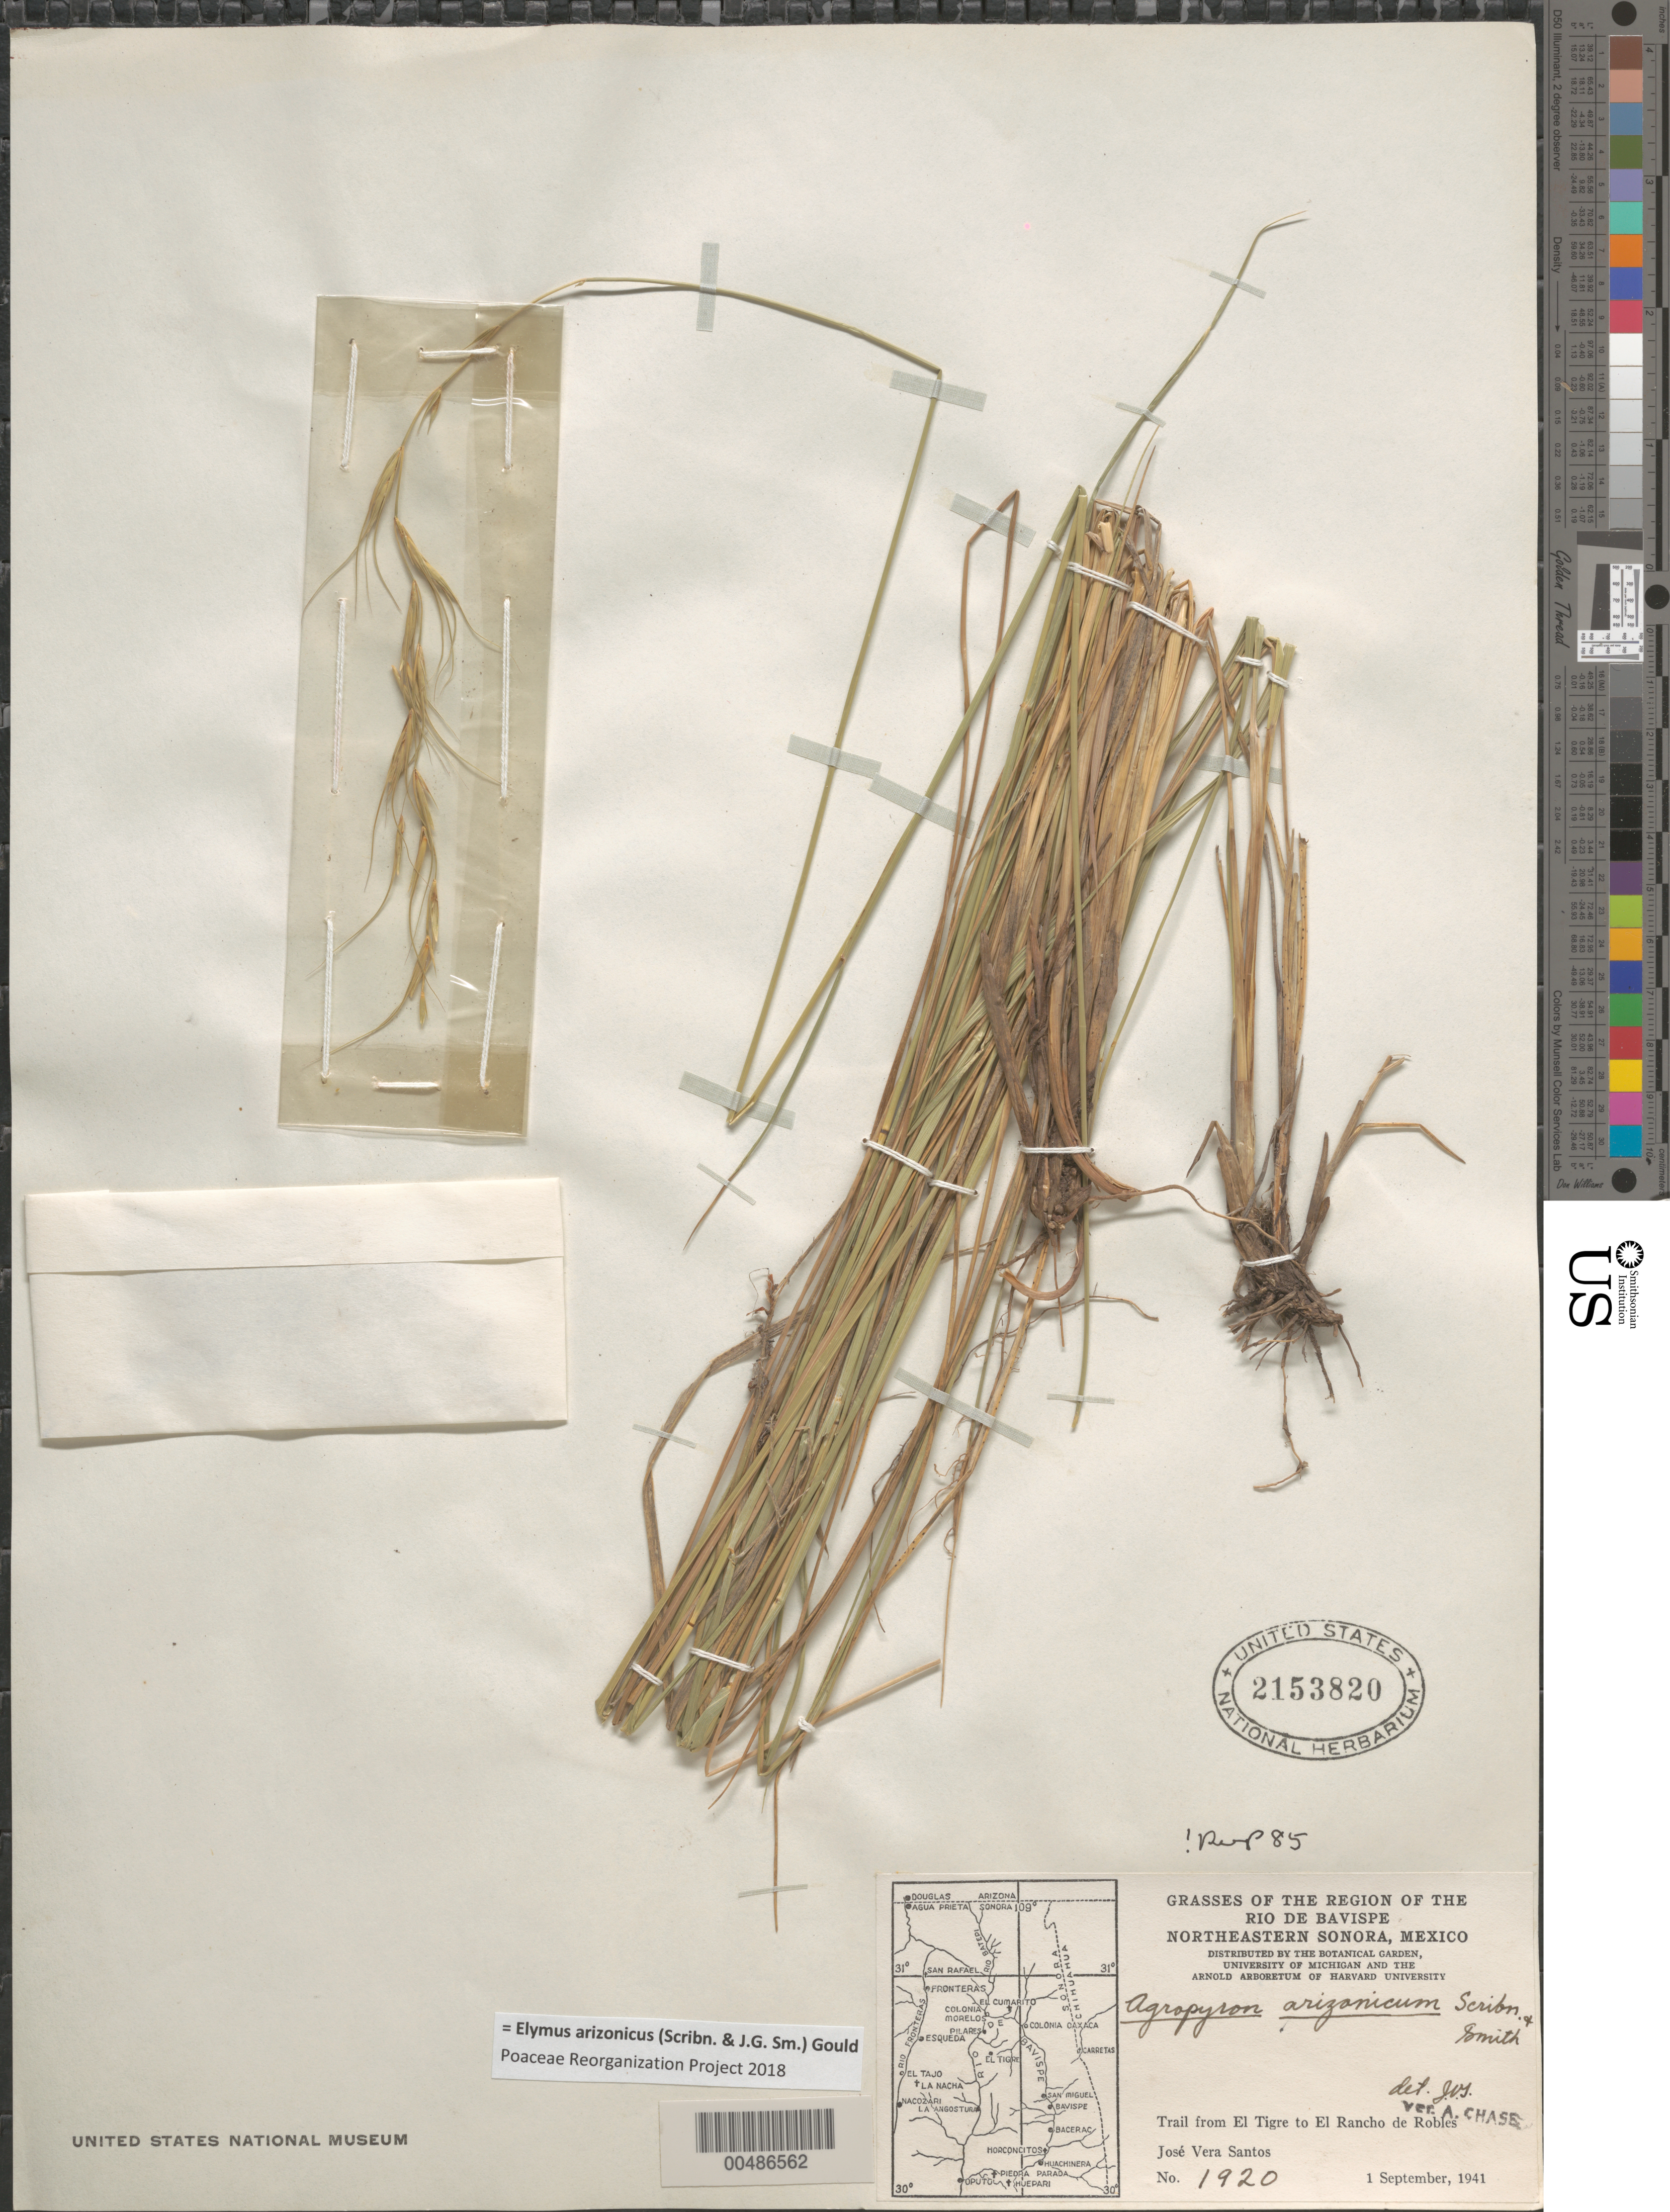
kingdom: Plantae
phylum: Tracheophyta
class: Liliopsida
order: Poales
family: Poaceae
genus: Elymus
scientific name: Elymus arizonicus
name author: (Scribn. & J.G. Sm.) Gould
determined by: Poaceae Reorganization Project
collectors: J. V. Santos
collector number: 1920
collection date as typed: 1 Sep 1941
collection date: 1941-09-01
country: Mexico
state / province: Sonora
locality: NE Sonora, region of Rio de Bavispe, trail from El Tigre to El Rancho de Robles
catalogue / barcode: US 2153820